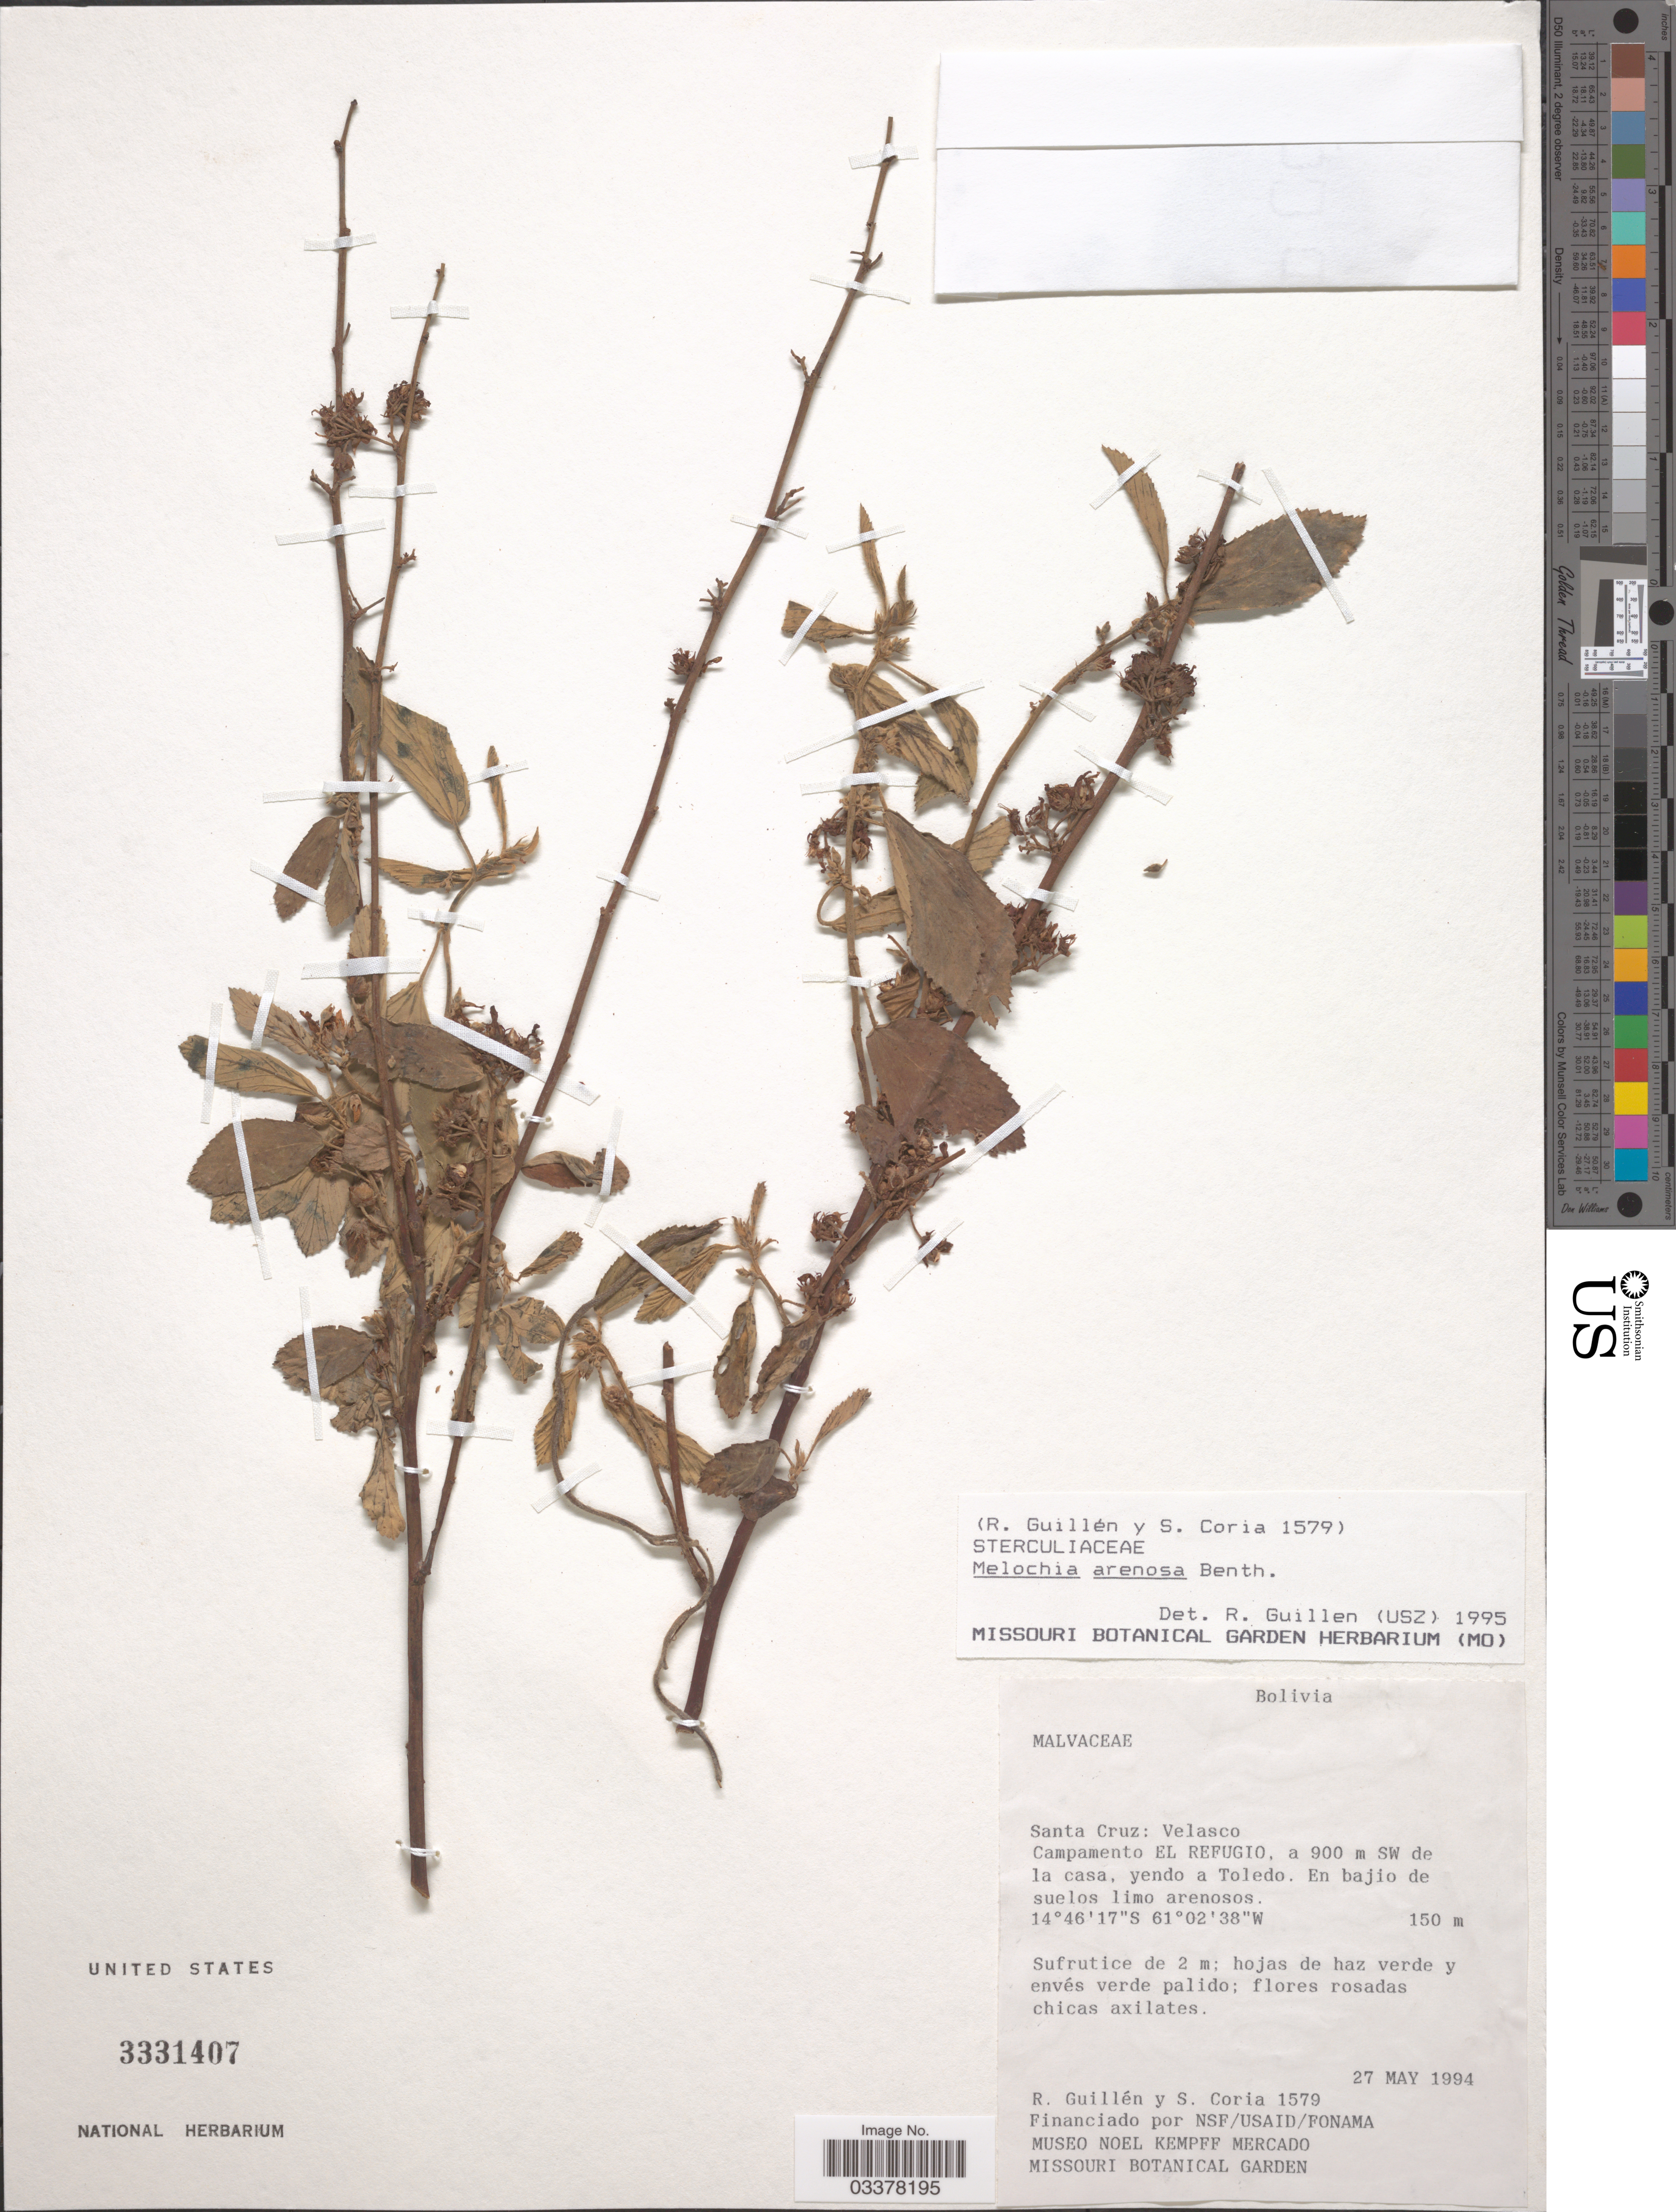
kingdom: Plantae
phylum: Tracheophyta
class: Magnoliopsida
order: Malvales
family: Malvaceae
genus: Melochia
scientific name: Melochia arenosa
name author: Benth.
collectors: R. Guillen & S. Coria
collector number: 1579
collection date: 1994-05-27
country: Bolivia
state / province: Santa Cruz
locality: Velasco. Campamento El Refugio, a 900 m al SW de la casa, yendo a Toledo.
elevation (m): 150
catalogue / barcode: US 3331407